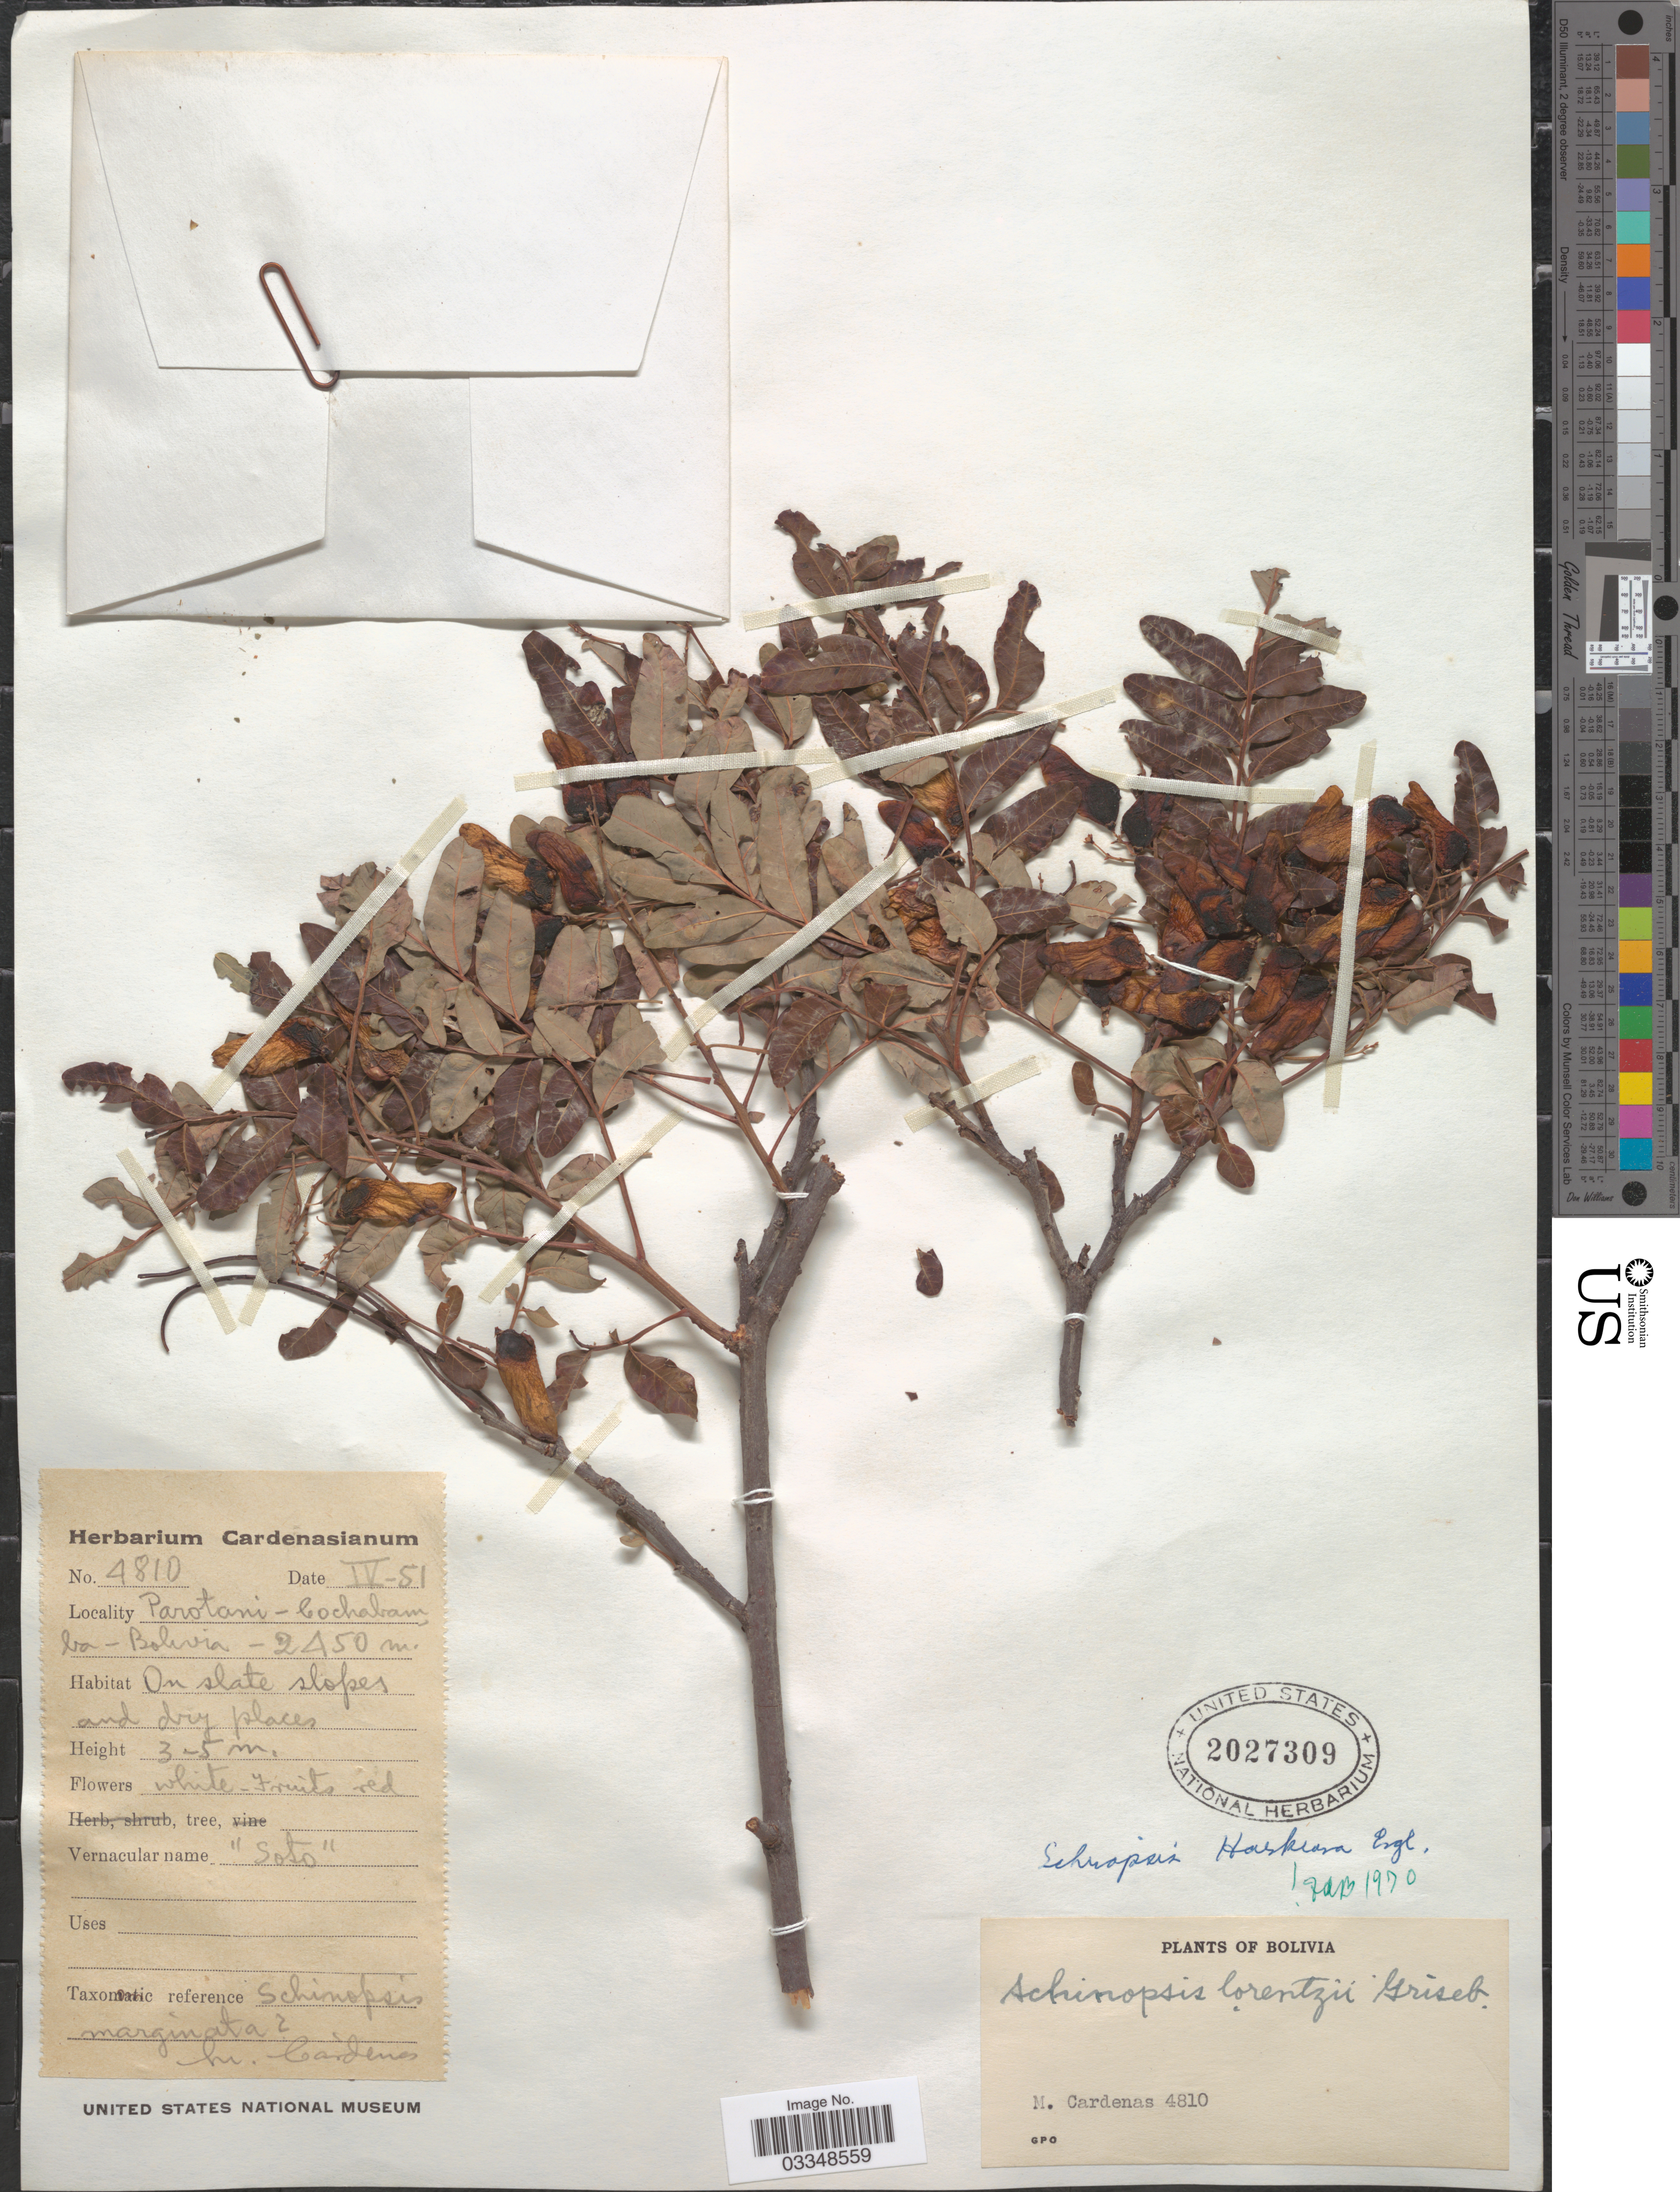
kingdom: Plantae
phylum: Tracheophyta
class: Magnoliopsida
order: Sapindales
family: Anacardiaceae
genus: Schinopsis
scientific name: Schinopsis haenkeana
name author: Engl.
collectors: M. Cárdenas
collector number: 4810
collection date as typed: Transcribed d/m/y: /4/51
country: Bolivia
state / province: Cochabamba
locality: Parotani.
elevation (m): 2450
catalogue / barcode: US 2027309